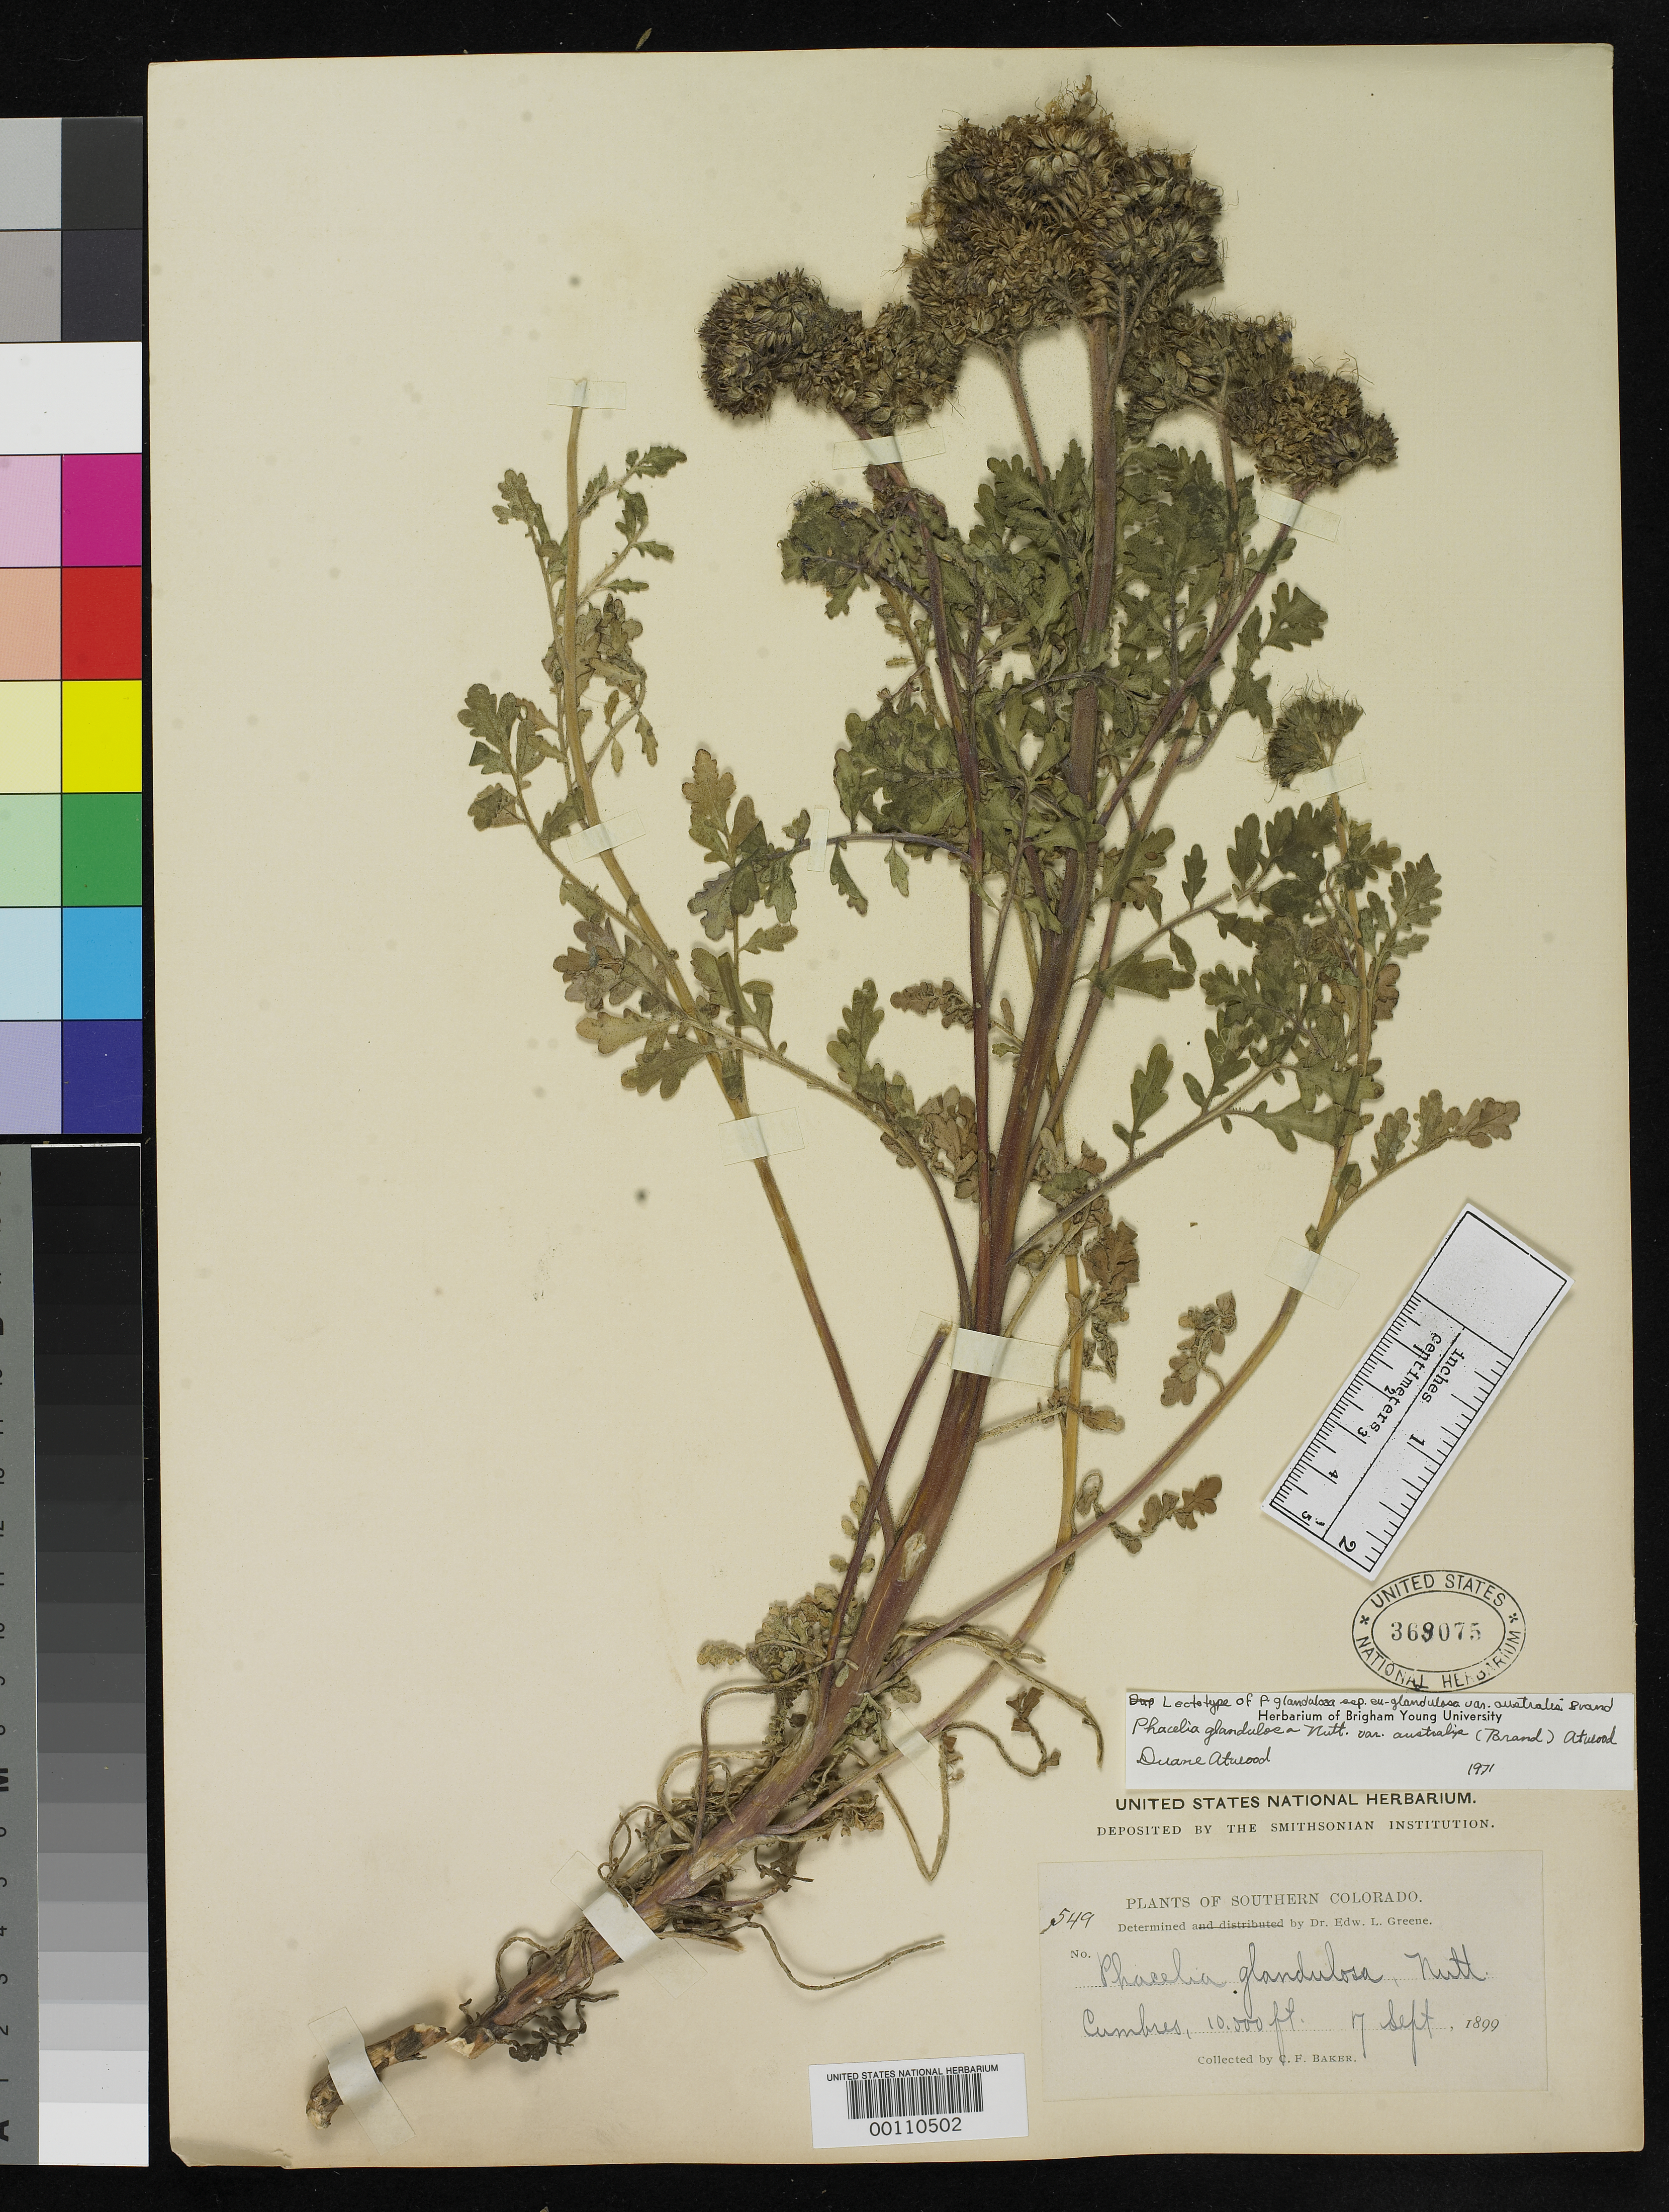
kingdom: Plantae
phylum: Tracheophyta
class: Magnoliopsida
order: Boraginales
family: Hydrophyllaceae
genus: Phacelia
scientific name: Phacelia glandulosa subsp. euglandulosa var. australis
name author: Brand in Engl.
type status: Lectotype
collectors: C. F. Baker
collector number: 549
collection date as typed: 07 Sep 1899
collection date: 1899-09-07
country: United States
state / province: Colorado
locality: Cumbres, southern Colorado; alt. 10000 ft.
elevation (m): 3048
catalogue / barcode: US 389075